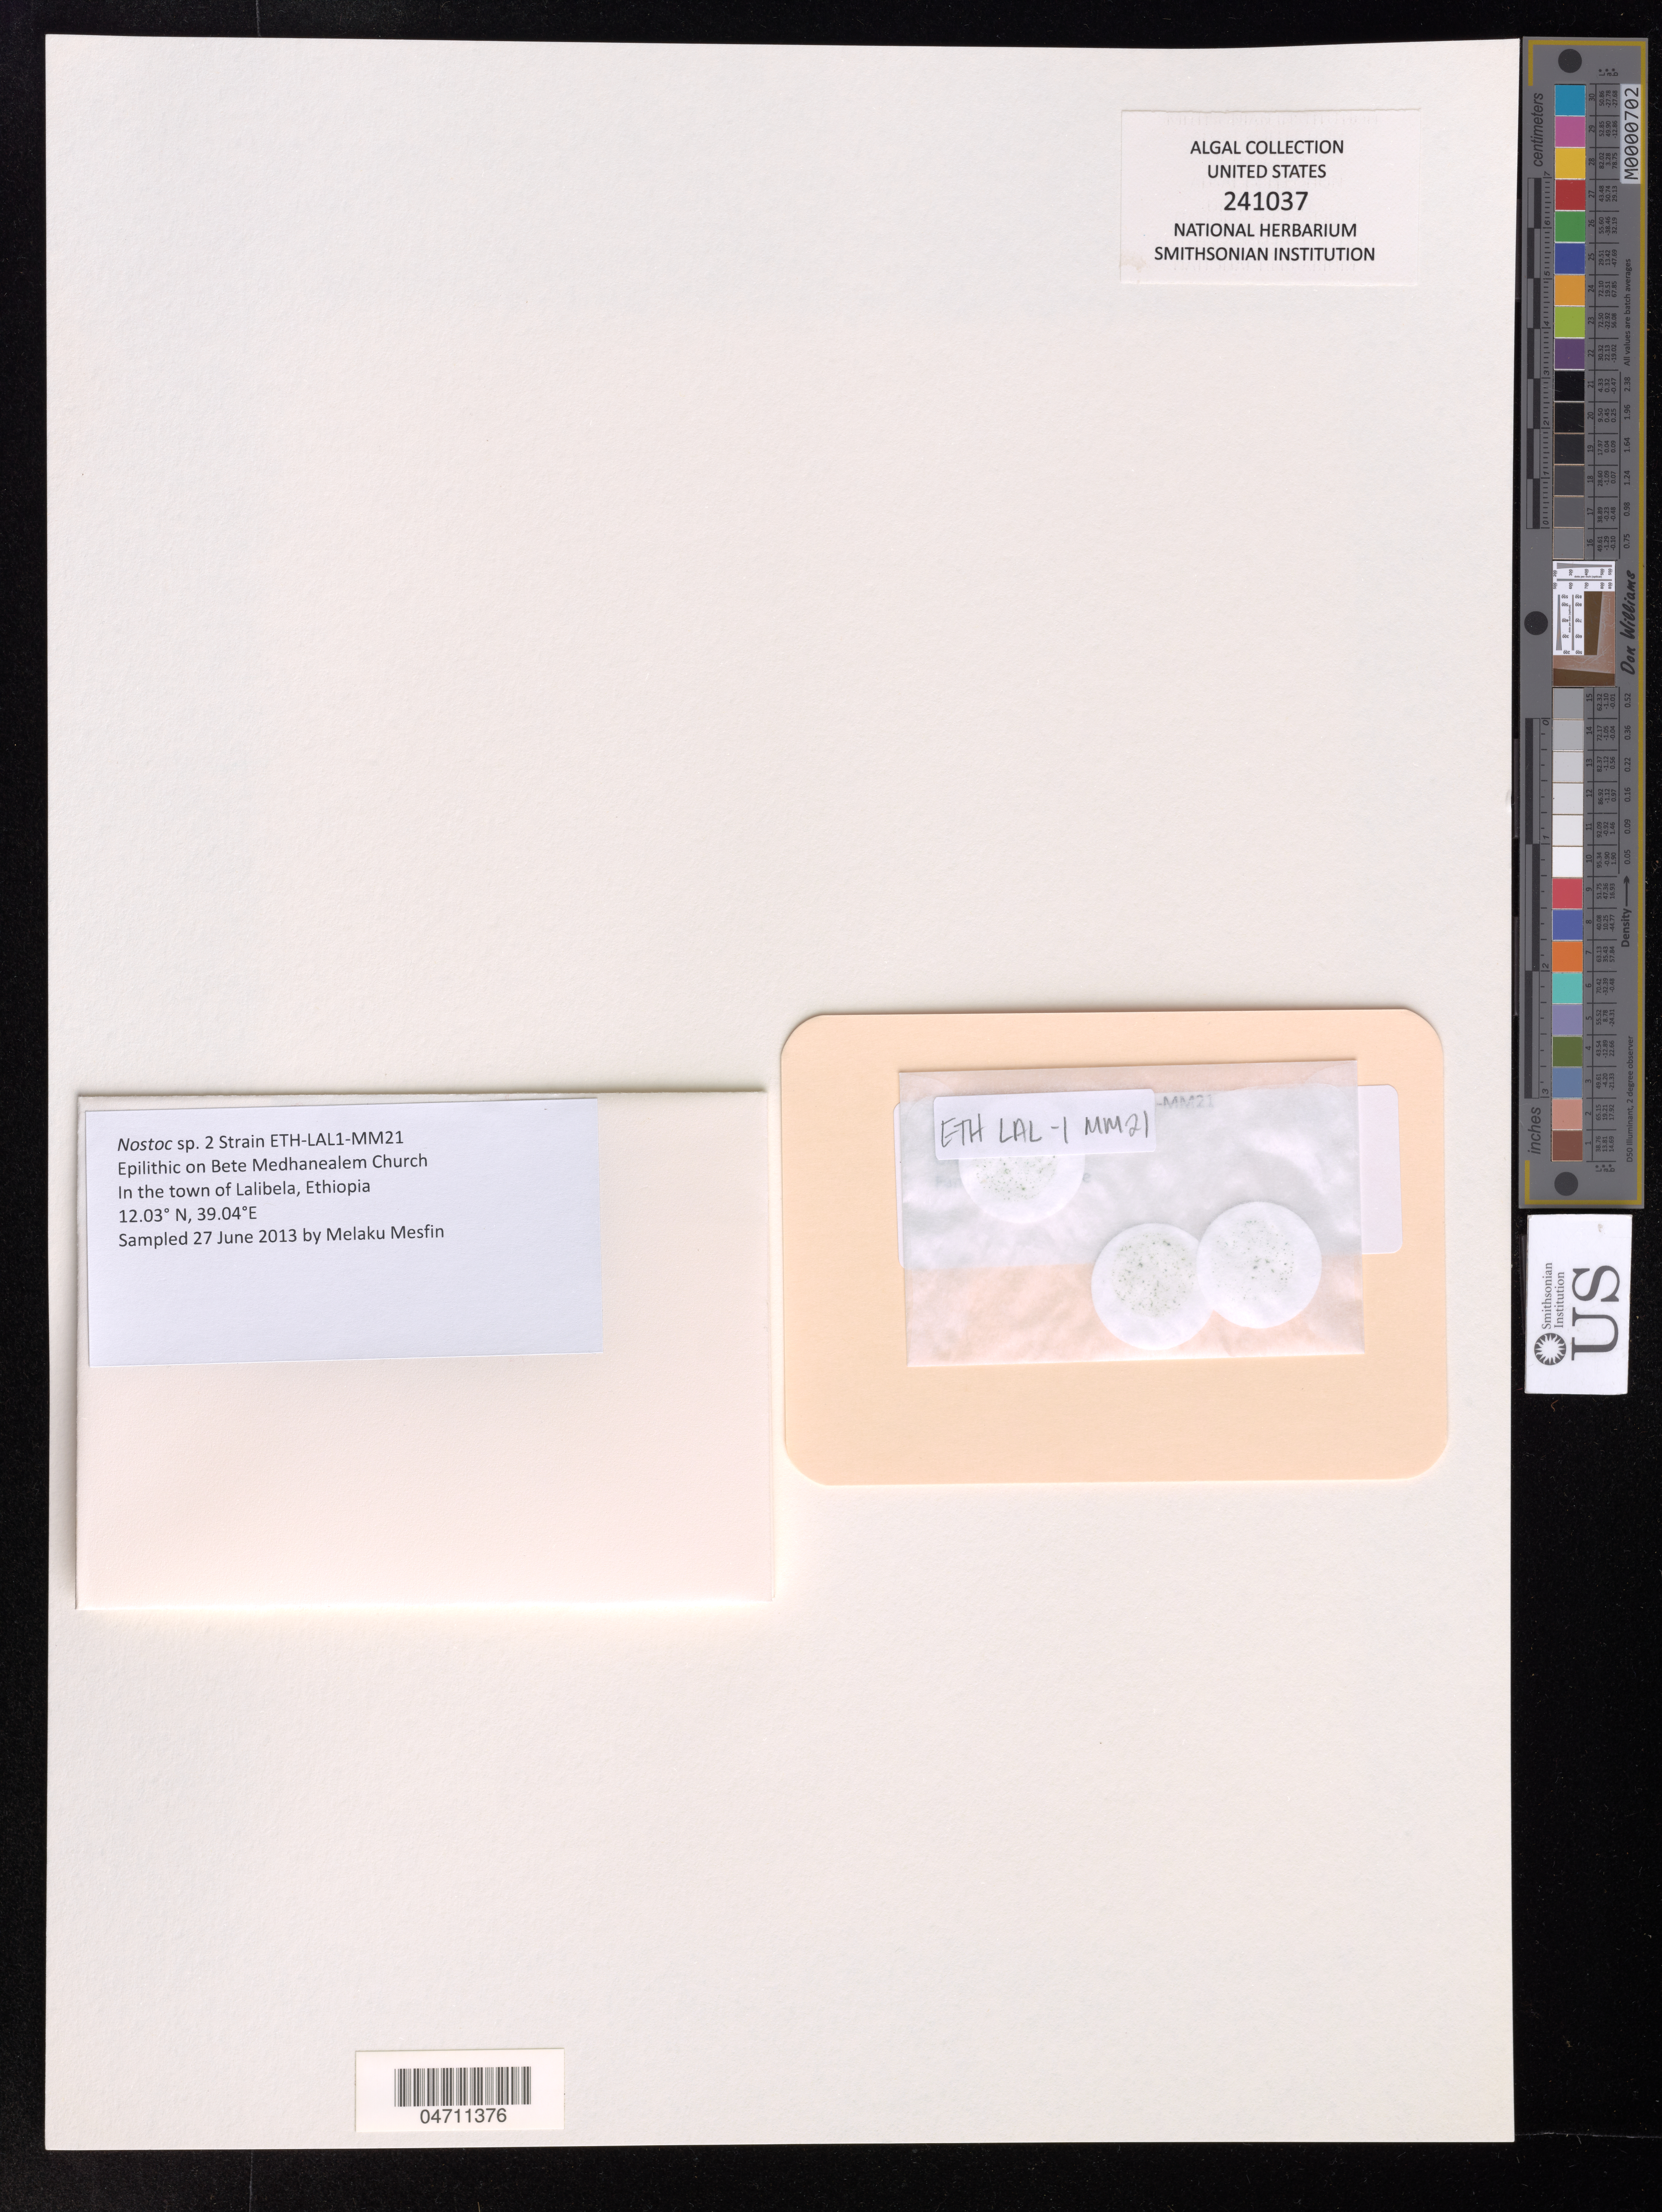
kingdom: Bacteria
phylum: Cyanobacteria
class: Cyanobacteriia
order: Cyanobacteriales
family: Nostocaceae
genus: Nostoc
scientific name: Nostoc sp.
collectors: M. Mesfin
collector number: ETH-LAL1-MM21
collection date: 2013-06-27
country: Ethiopia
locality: Bete Medhanealem Church, Lalibela.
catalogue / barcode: US 241037